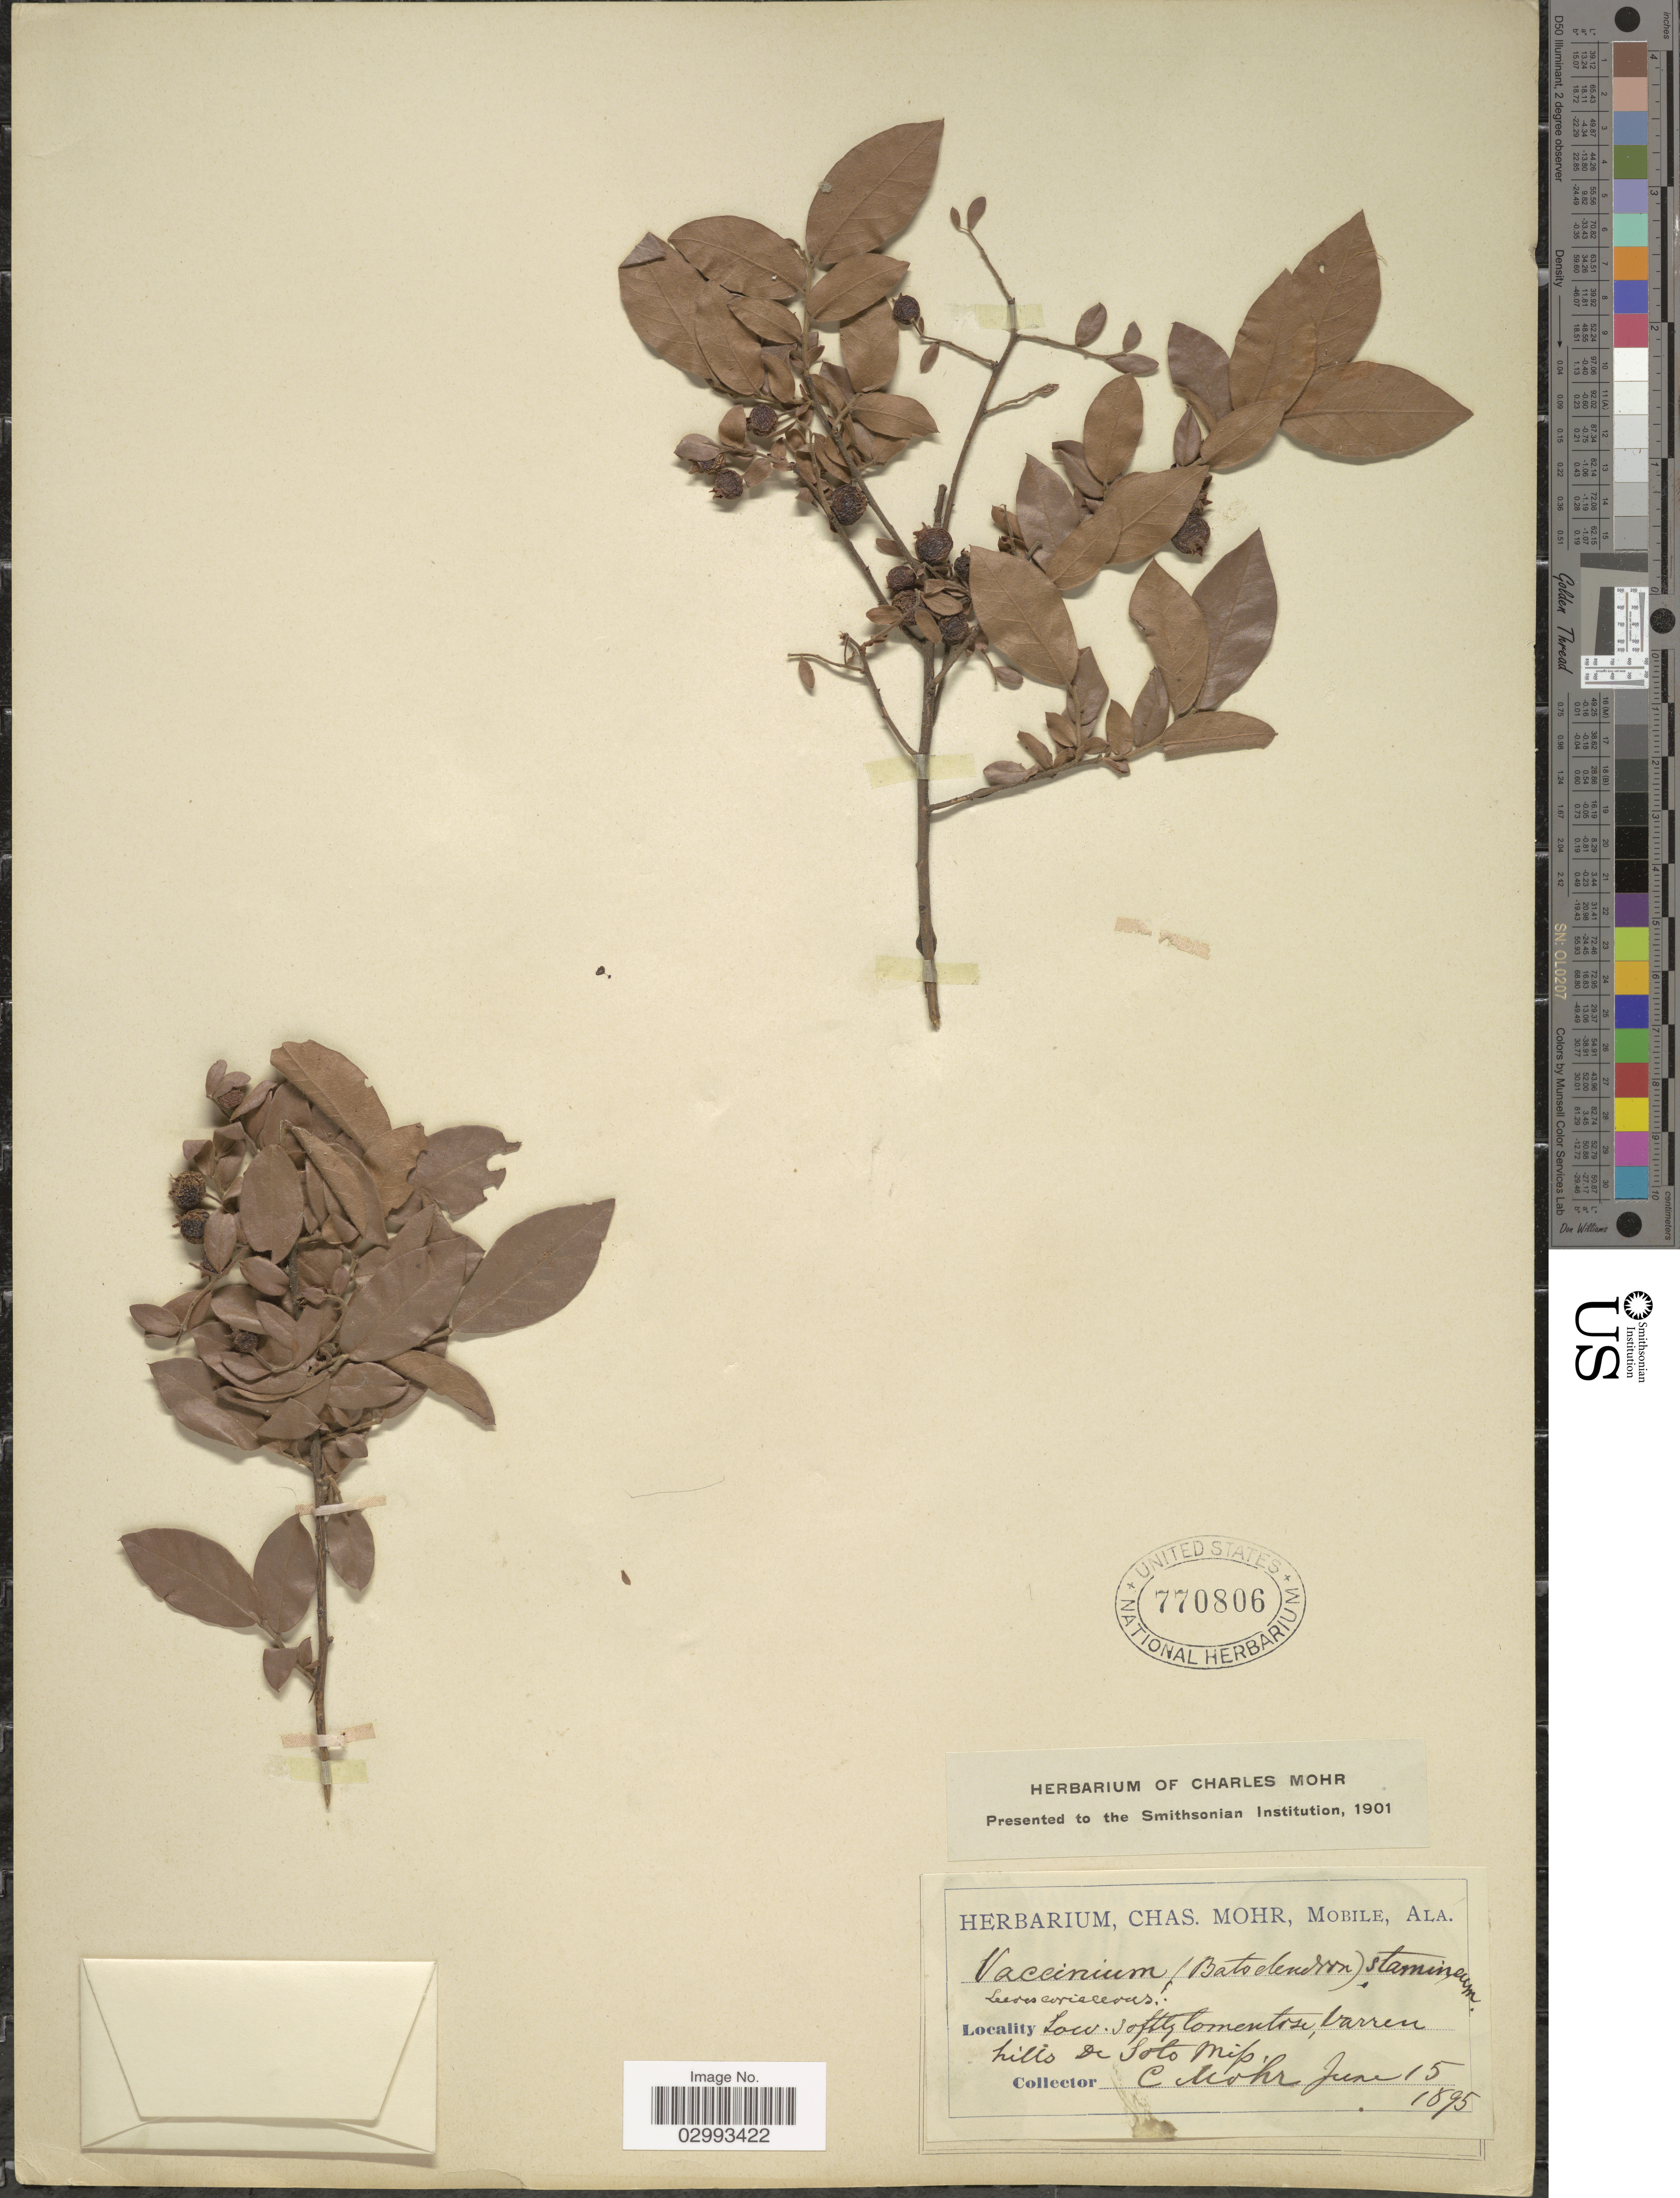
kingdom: Plantae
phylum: Tracheophyta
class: Magnoliopsida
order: Ericales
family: Ericaceae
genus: Polycodium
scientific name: Polycodium stamineum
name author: (L.) Greene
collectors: C. Mohr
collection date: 1895-06-15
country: United States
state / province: Mississippi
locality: Low softly Comentlose, barren hills De Soto Miss.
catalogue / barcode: US 770806